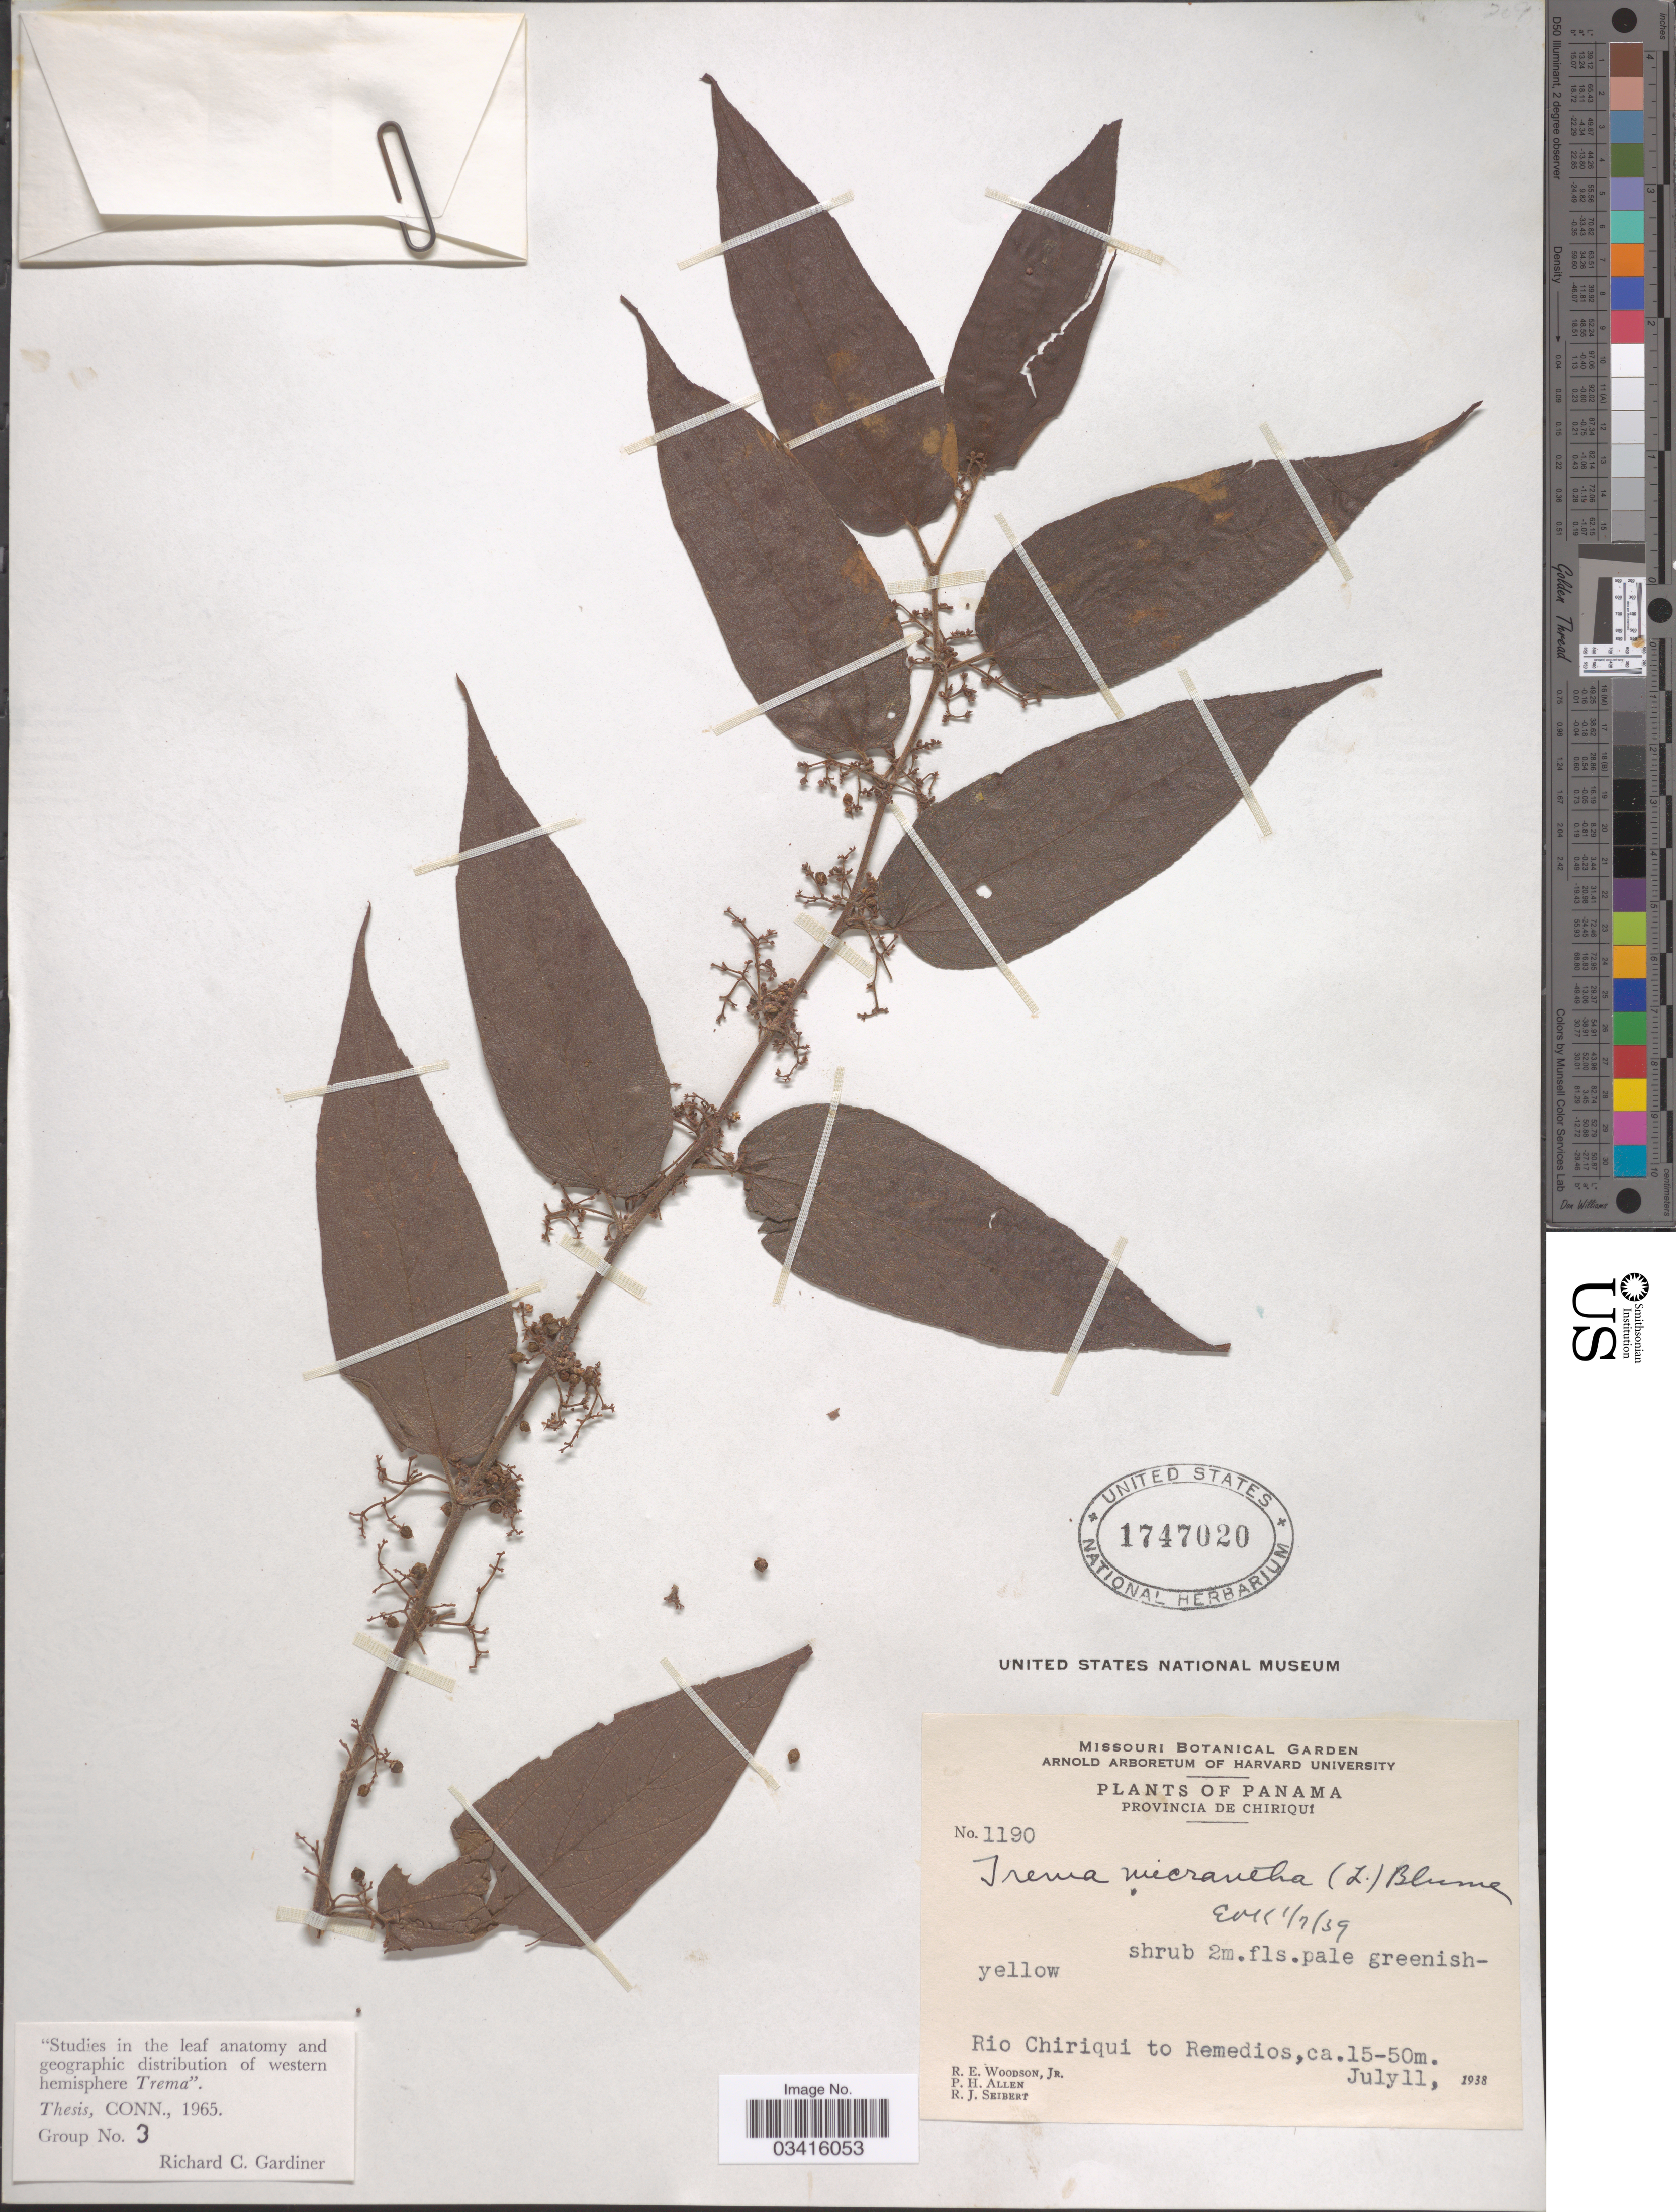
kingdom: Plantae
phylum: Tracheophyta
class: Magnoliopsida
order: Rosales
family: Cannabaceae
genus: Trema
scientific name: Trema micranthum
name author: (L.) Blume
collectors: R. E. Woodson, P. H. Allen & R. J. Seibert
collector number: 1190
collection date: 1938-07-11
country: Panama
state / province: Chiriqui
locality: Rio Chiriqui to Remedios.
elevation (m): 15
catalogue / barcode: US 1747020